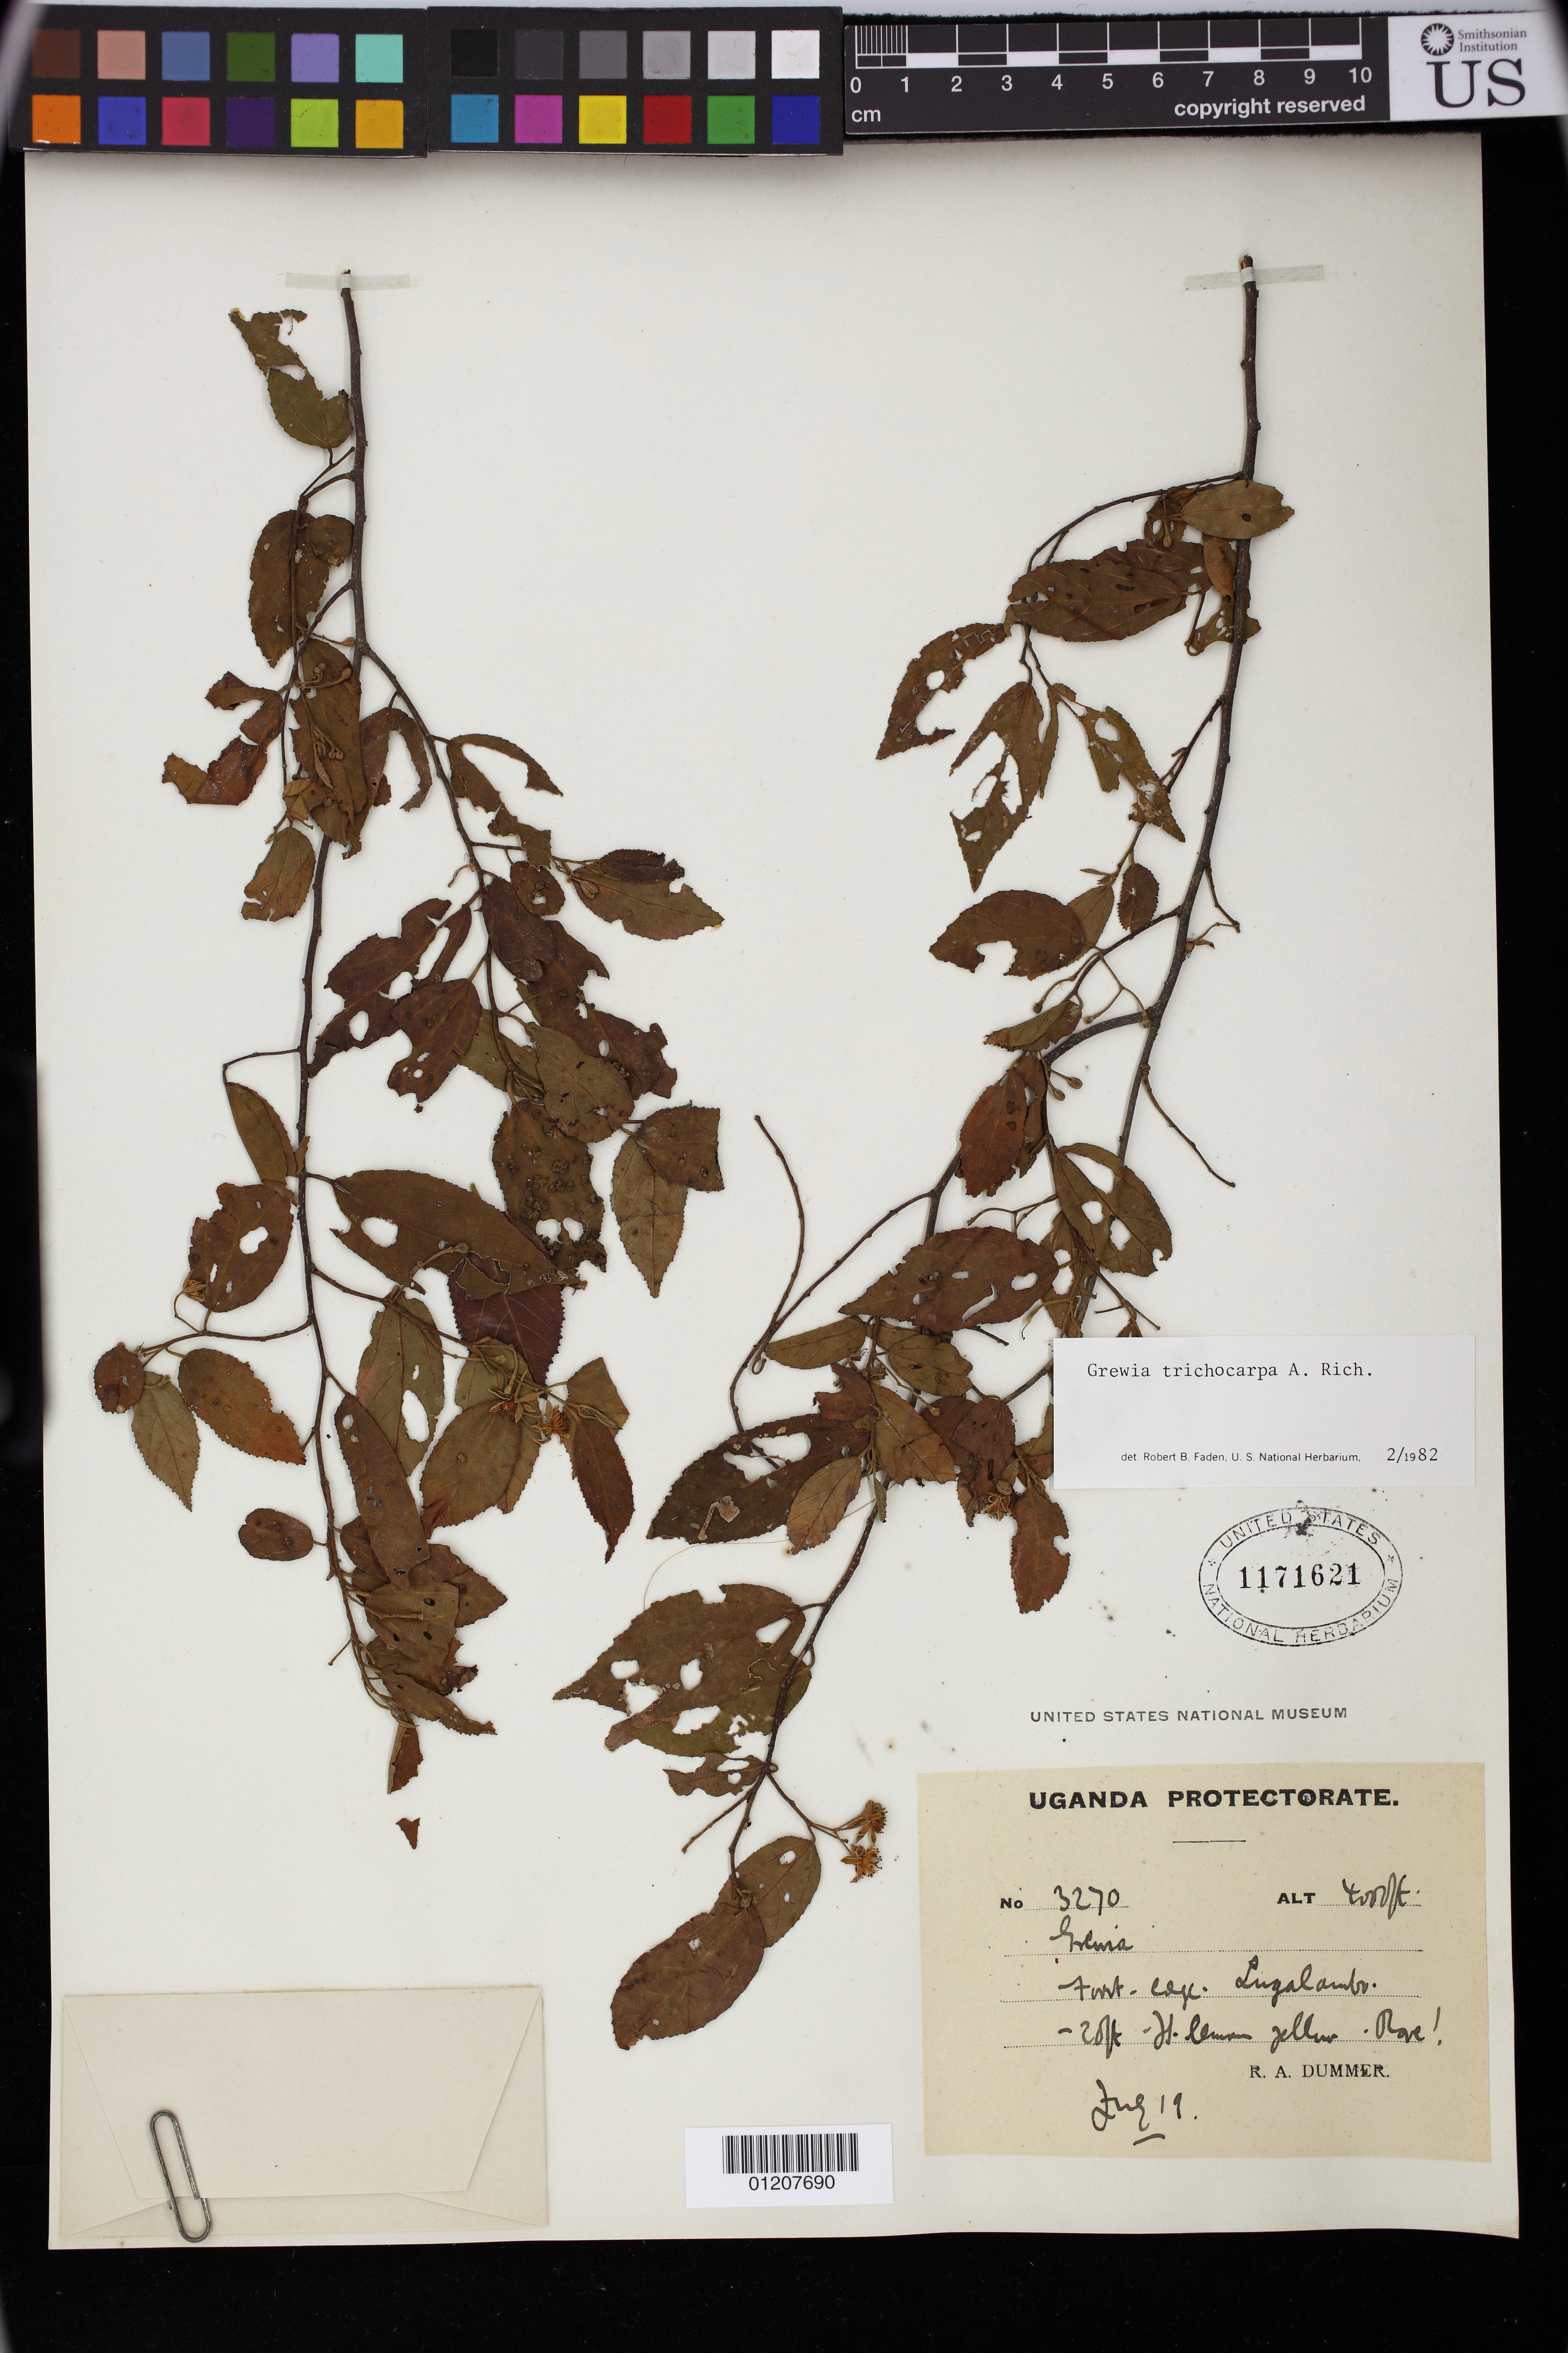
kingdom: Plantae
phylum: Tracheophyta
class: Magnoliopsida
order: Malvales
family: Malvaceae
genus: Grewia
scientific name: Grewia trichocarpa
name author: Hochst. ex A. Rich.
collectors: R. A. Dümmer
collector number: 3270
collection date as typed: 1919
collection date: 1919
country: Uganda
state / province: Central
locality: Lugalambo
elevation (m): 1219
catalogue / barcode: US 1171621